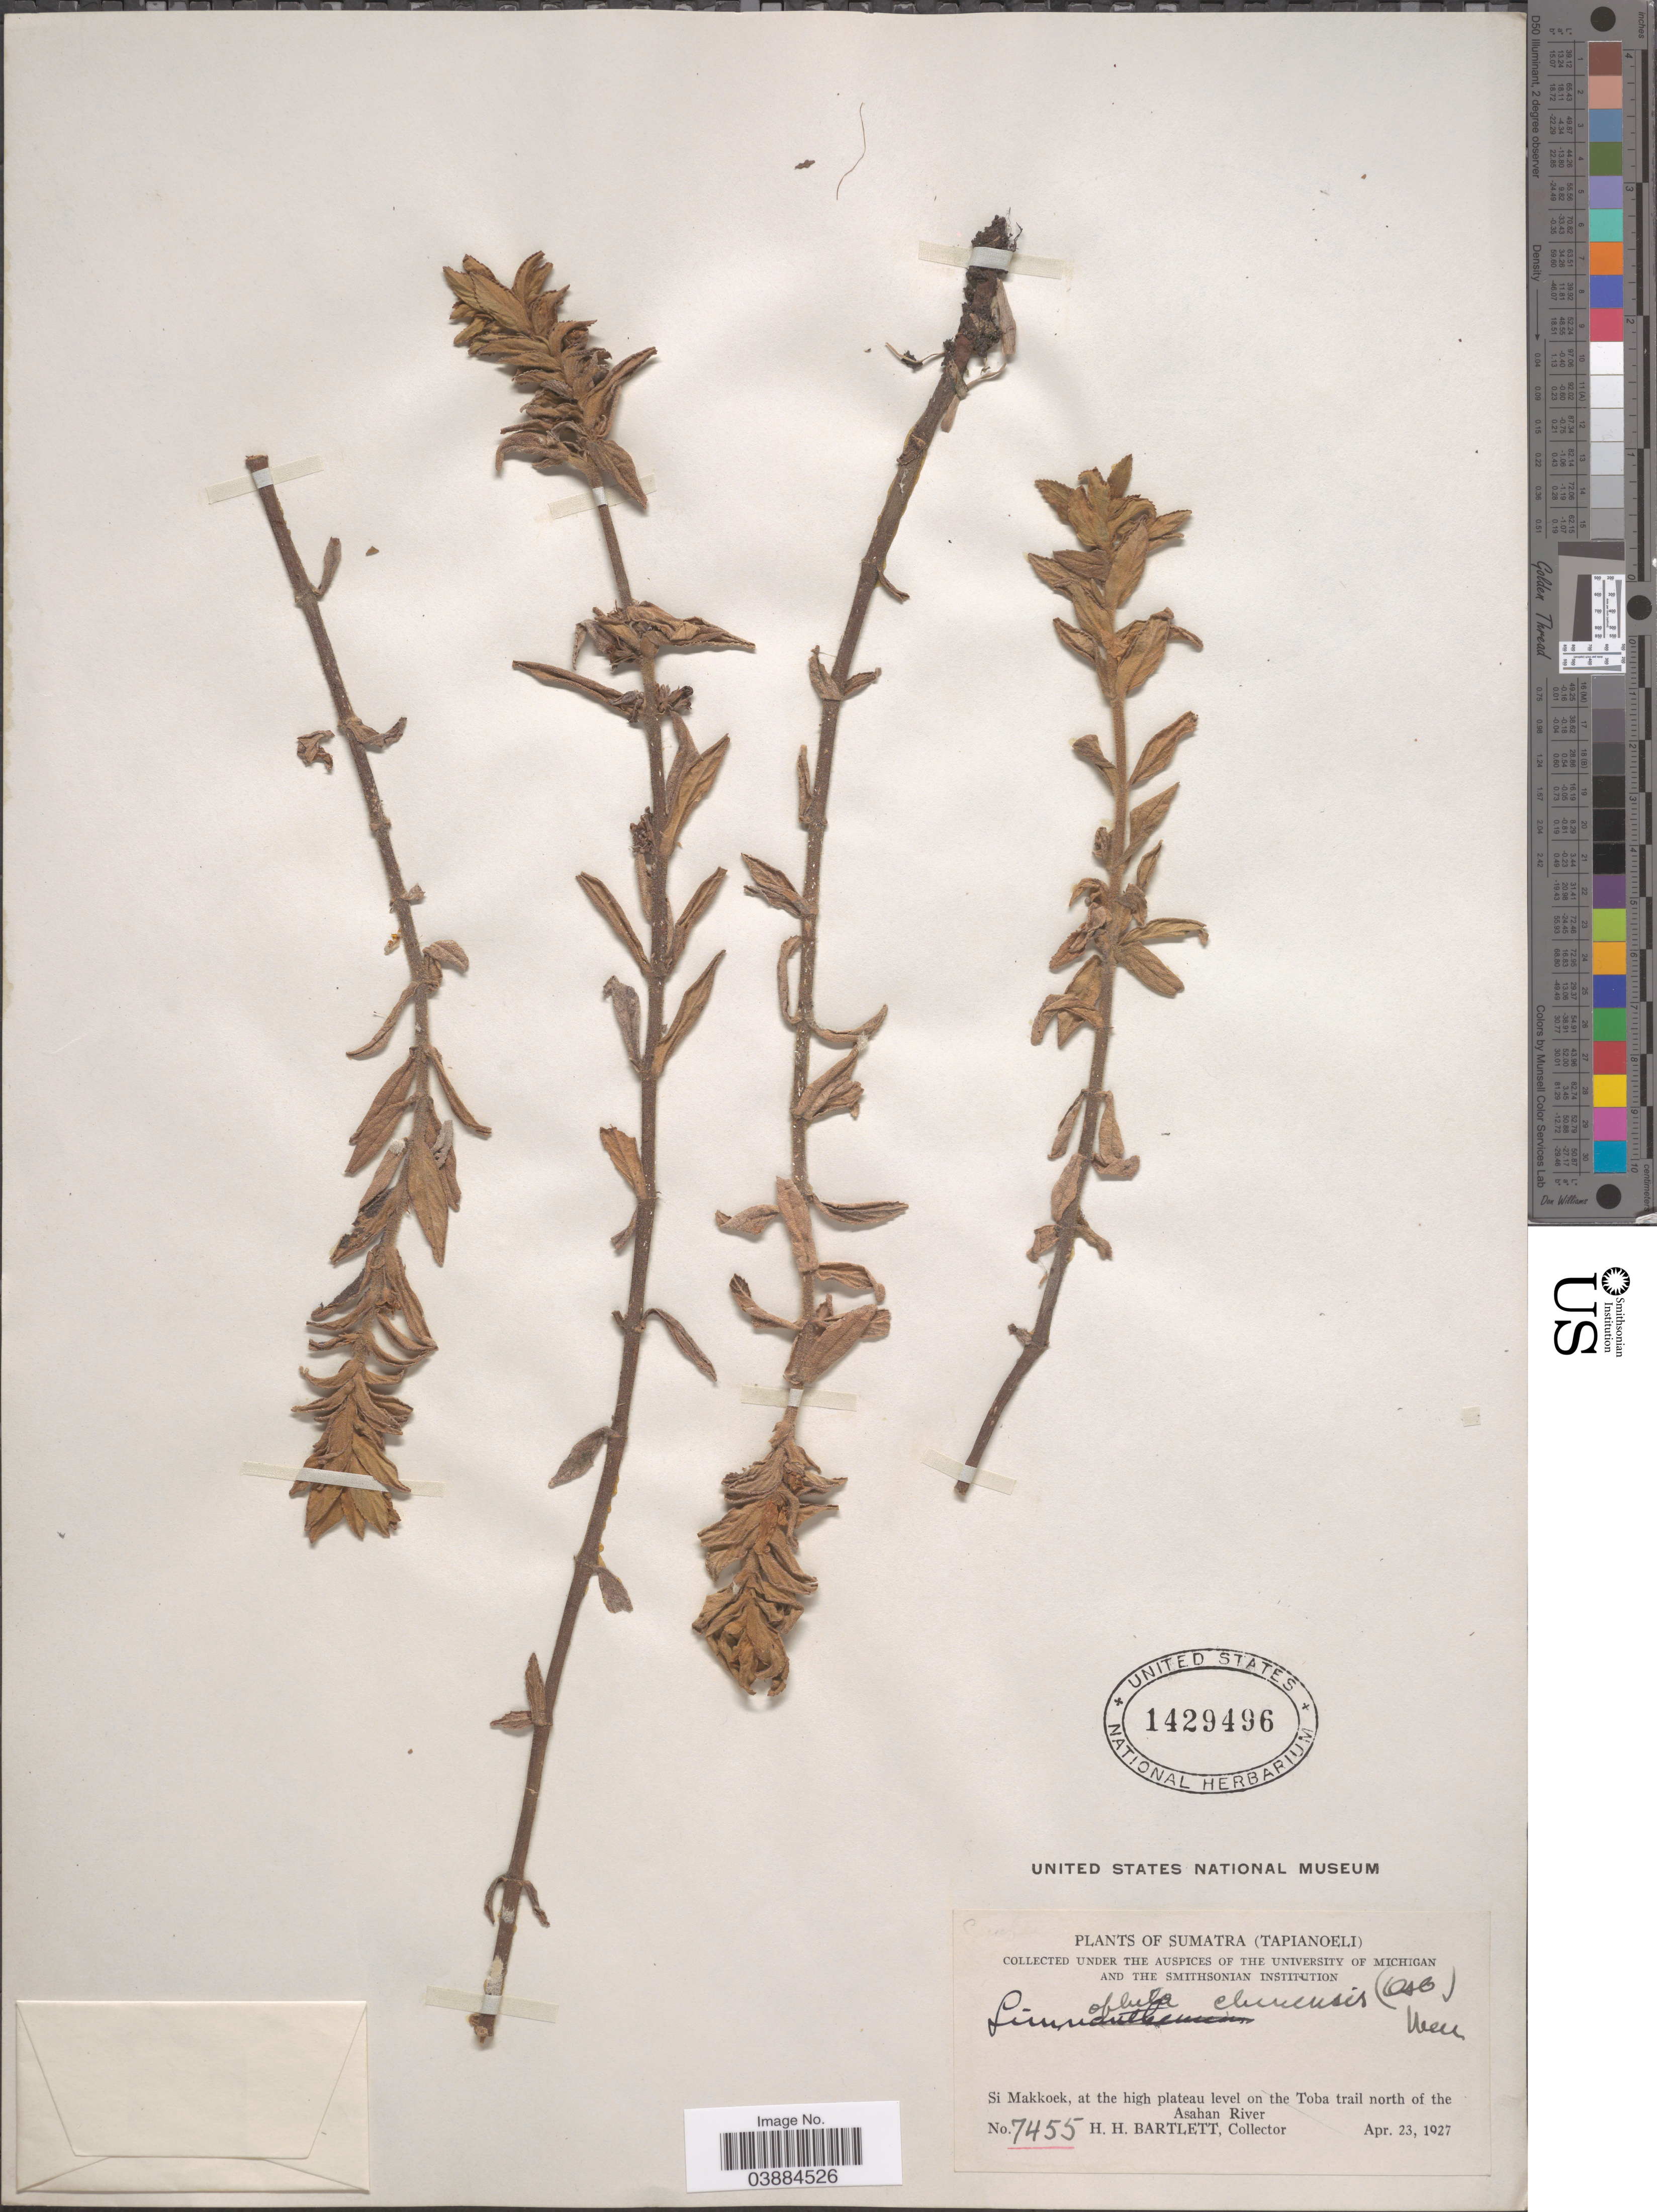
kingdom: Plantae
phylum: Tracheophyta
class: Magnoliopsida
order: Lamiales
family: Plantaginaceae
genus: Limnophila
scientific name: Limnophila chinensis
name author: (Osbeck) Merr.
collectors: H. H. Bartlett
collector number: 7455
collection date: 1927-04-23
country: Indonesia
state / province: Sumatra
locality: (Tapianoeli). Si Makkoek, at the high plateau level on the Toba trail north of the Asahan River.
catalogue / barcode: US 1429496